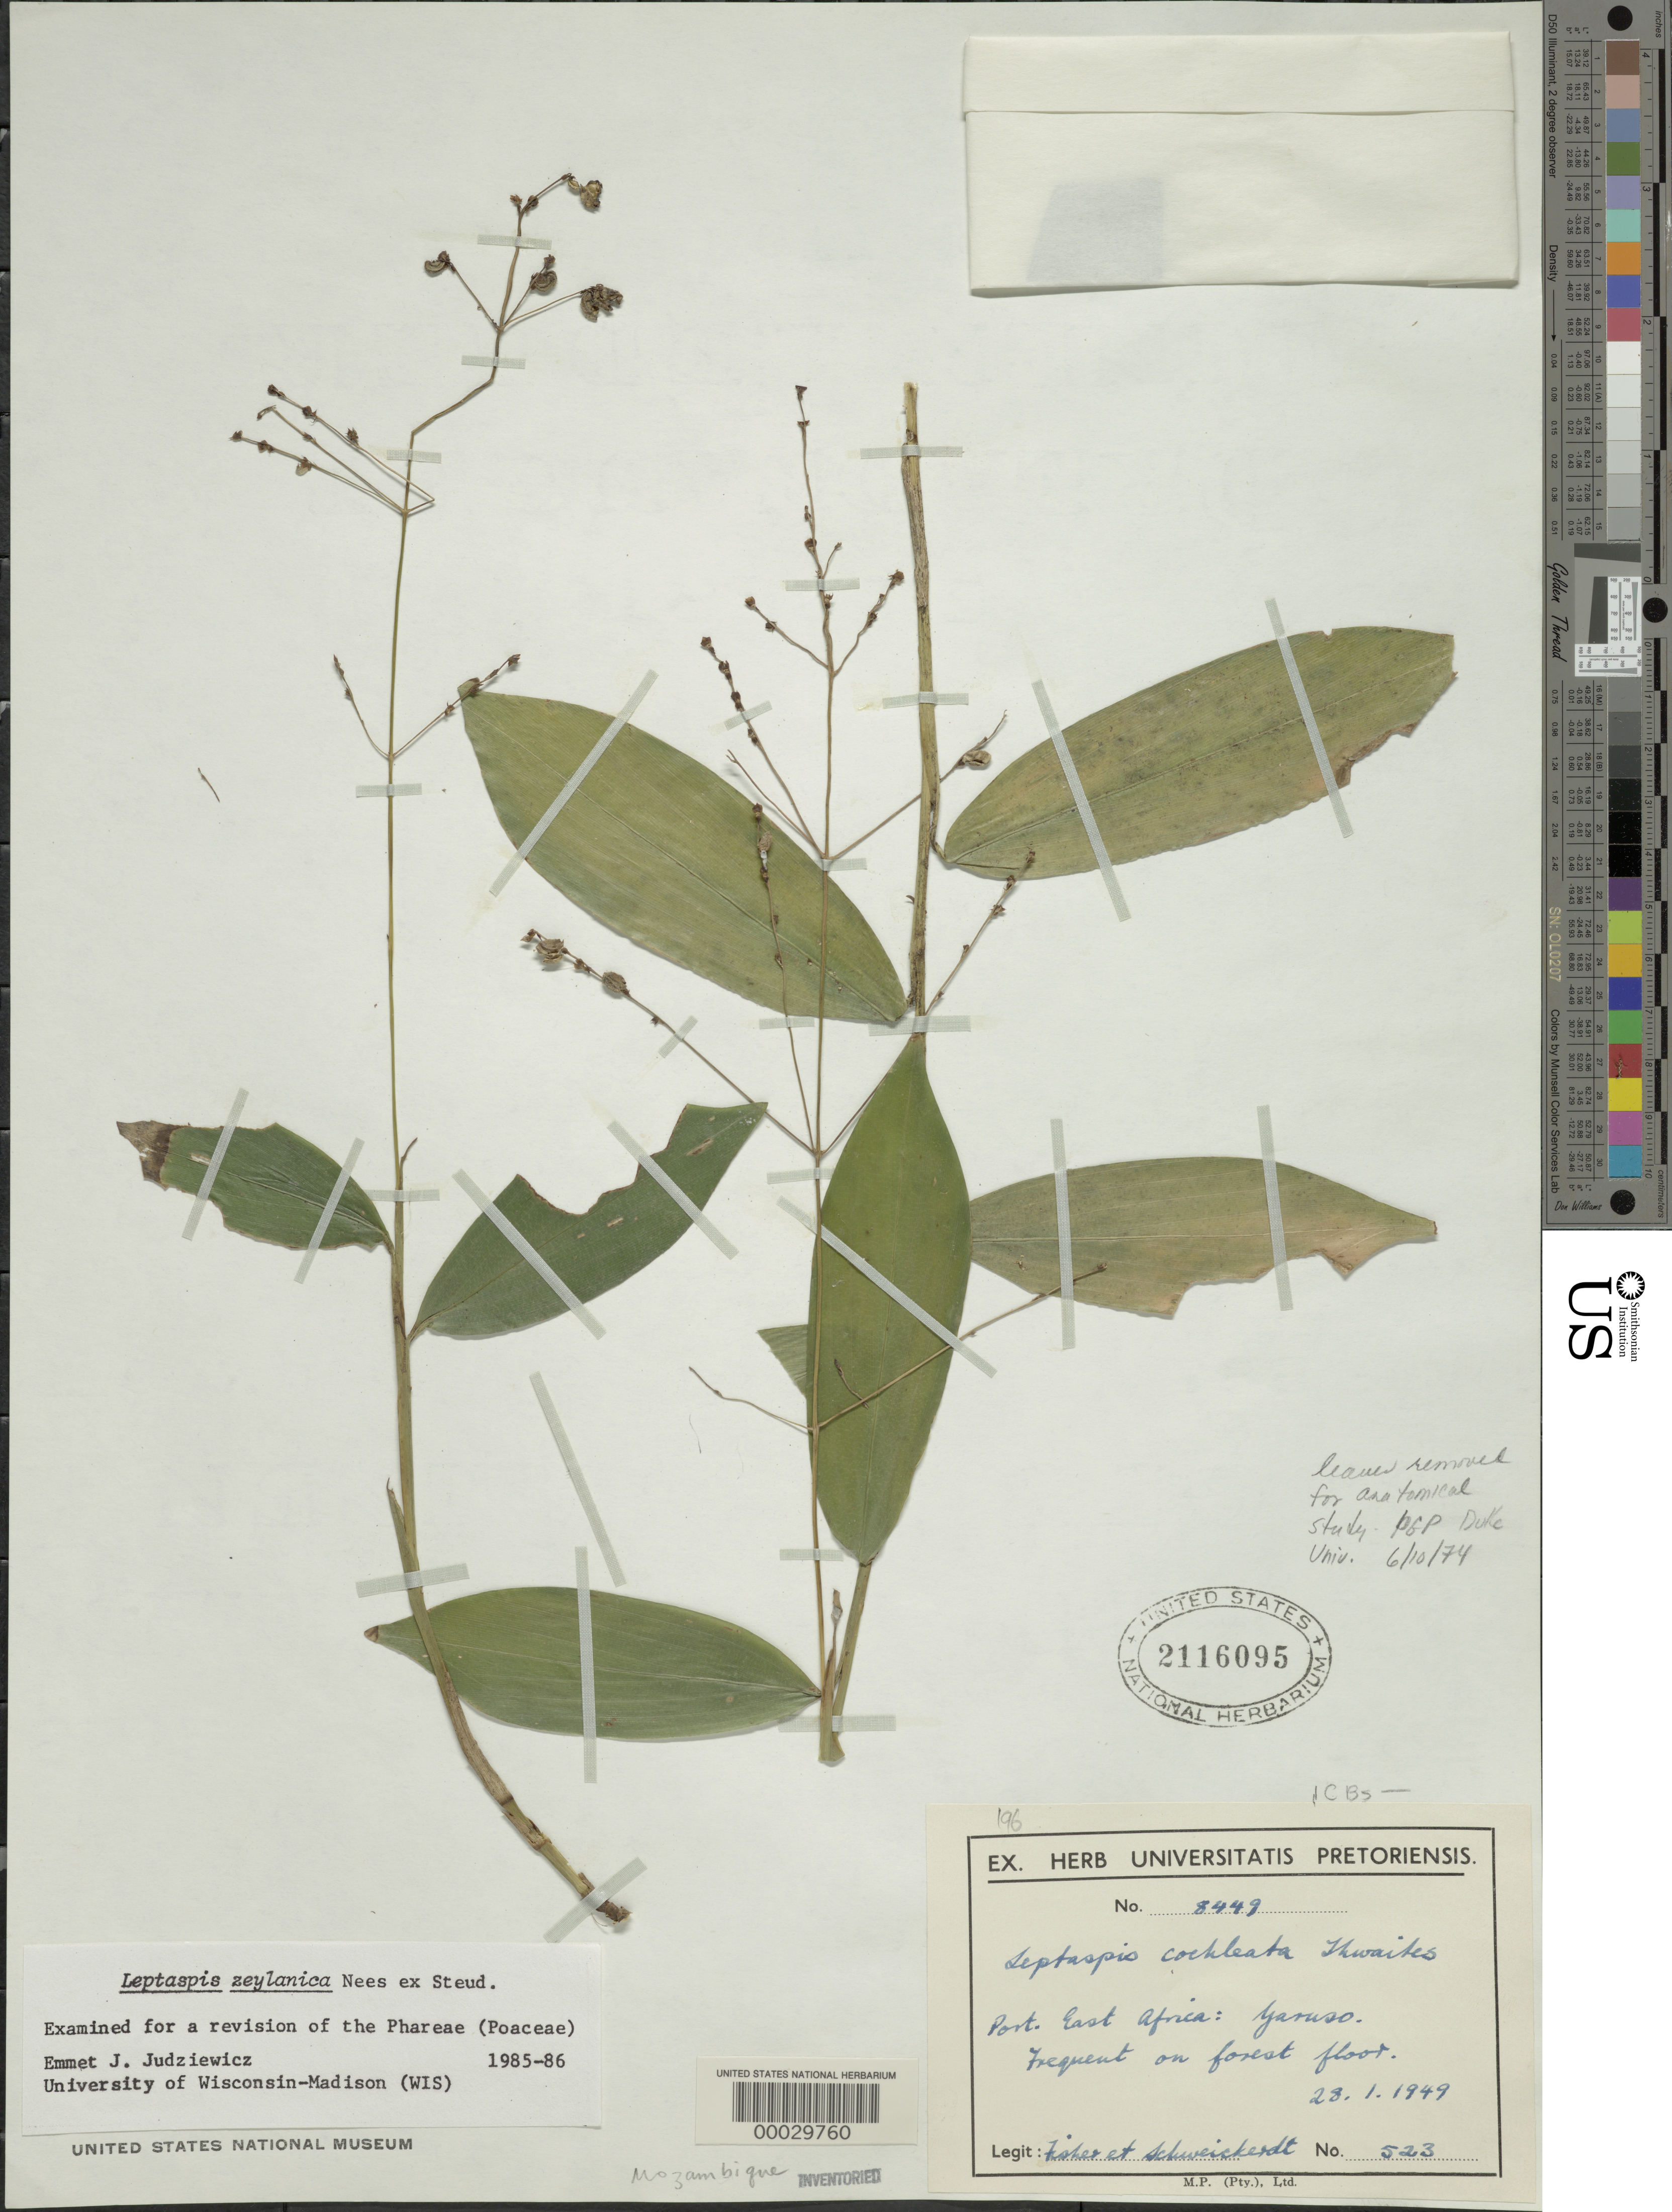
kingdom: Plantae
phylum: Tracheophyta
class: Liliopsida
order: Poales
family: Poaceae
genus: Leptaspis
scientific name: Leptaspis zeylanica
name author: Nees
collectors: -- Fisher & -. Schweickerdt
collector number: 523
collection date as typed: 28 Jan 1949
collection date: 1949-01-28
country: Mozambique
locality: Yaruso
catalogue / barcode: US 2116095